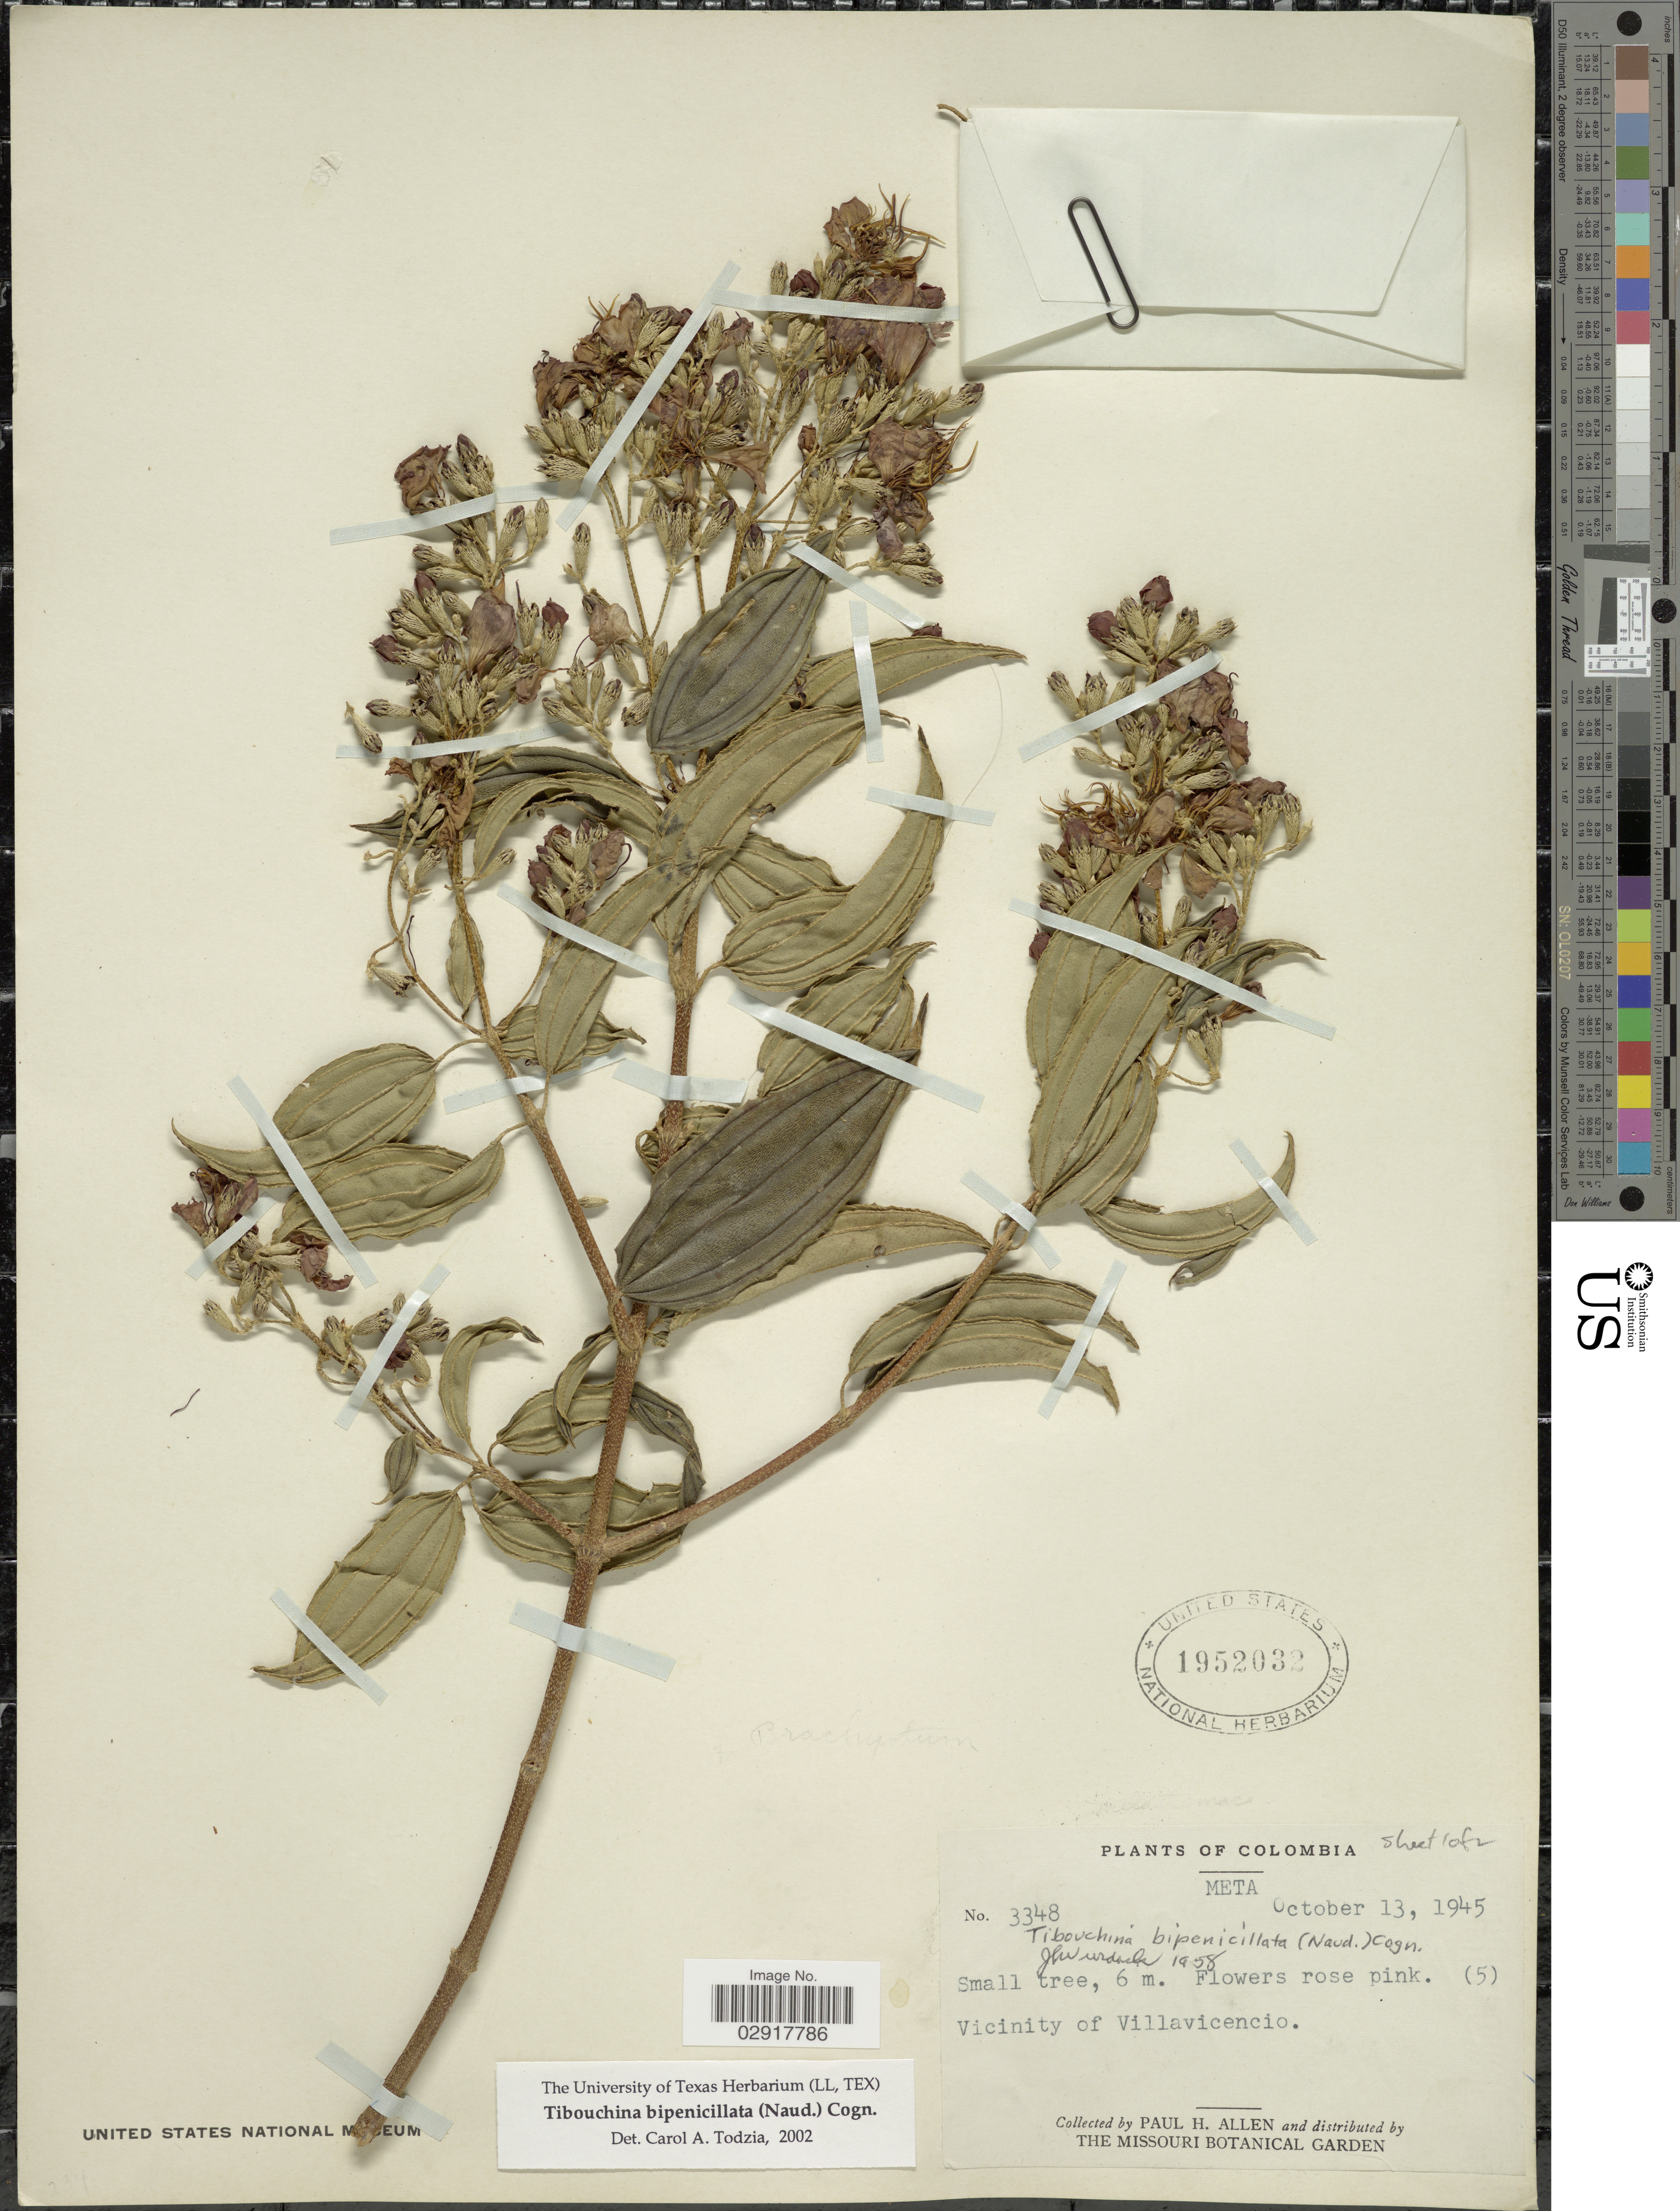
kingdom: Plantae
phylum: Tracheophyta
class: Magnoliopsida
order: Myrtales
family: Melastomataceae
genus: Tibouchina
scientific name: Tibouchina bipenicillata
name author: (Naudin) Cogn.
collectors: P. H. Allen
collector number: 3348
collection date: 1945-10-13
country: Colombia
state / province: Meta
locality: Vicinity of Villavicencio.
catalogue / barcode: US 1952032